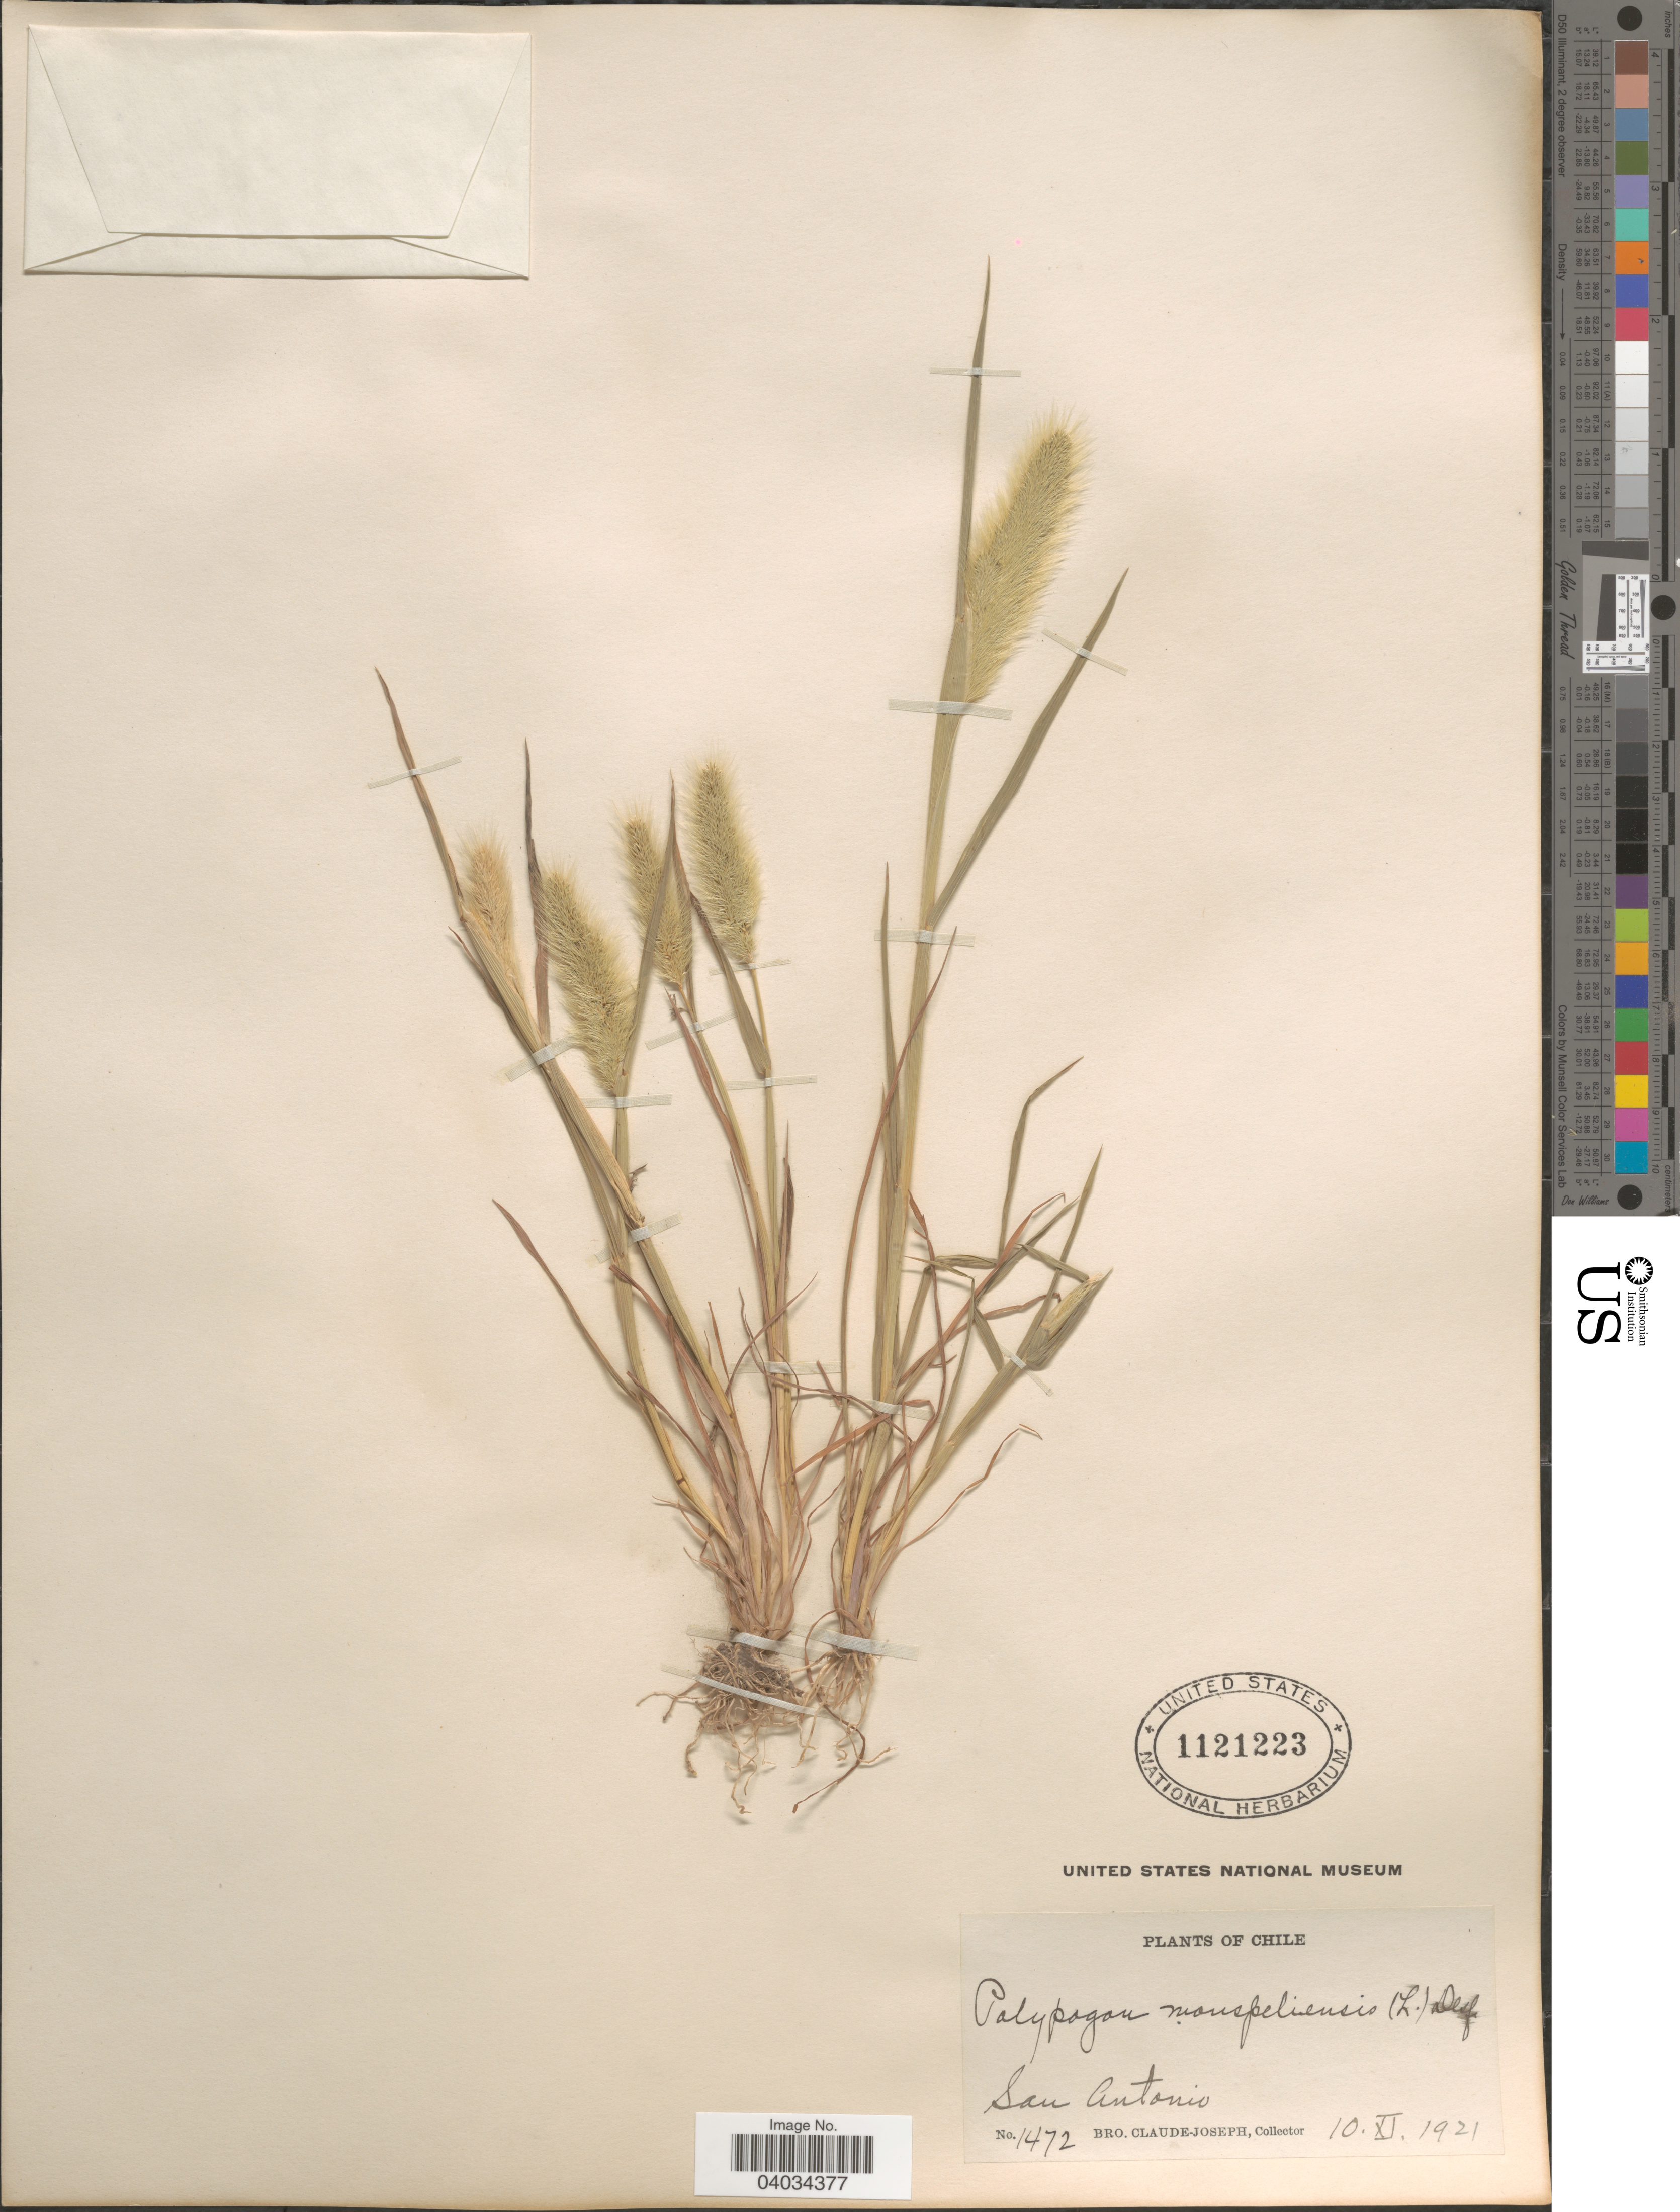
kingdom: Plantae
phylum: Tracheophyta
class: Liliopsida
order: Poales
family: Poaceae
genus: Polypogon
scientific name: Polypogon monspeliensis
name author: (L.) Desf.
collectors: Bro. Claude-Joseph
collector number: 1472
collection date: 1921-11-10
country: Chile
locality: San Antonio.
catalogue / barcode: US 1121223